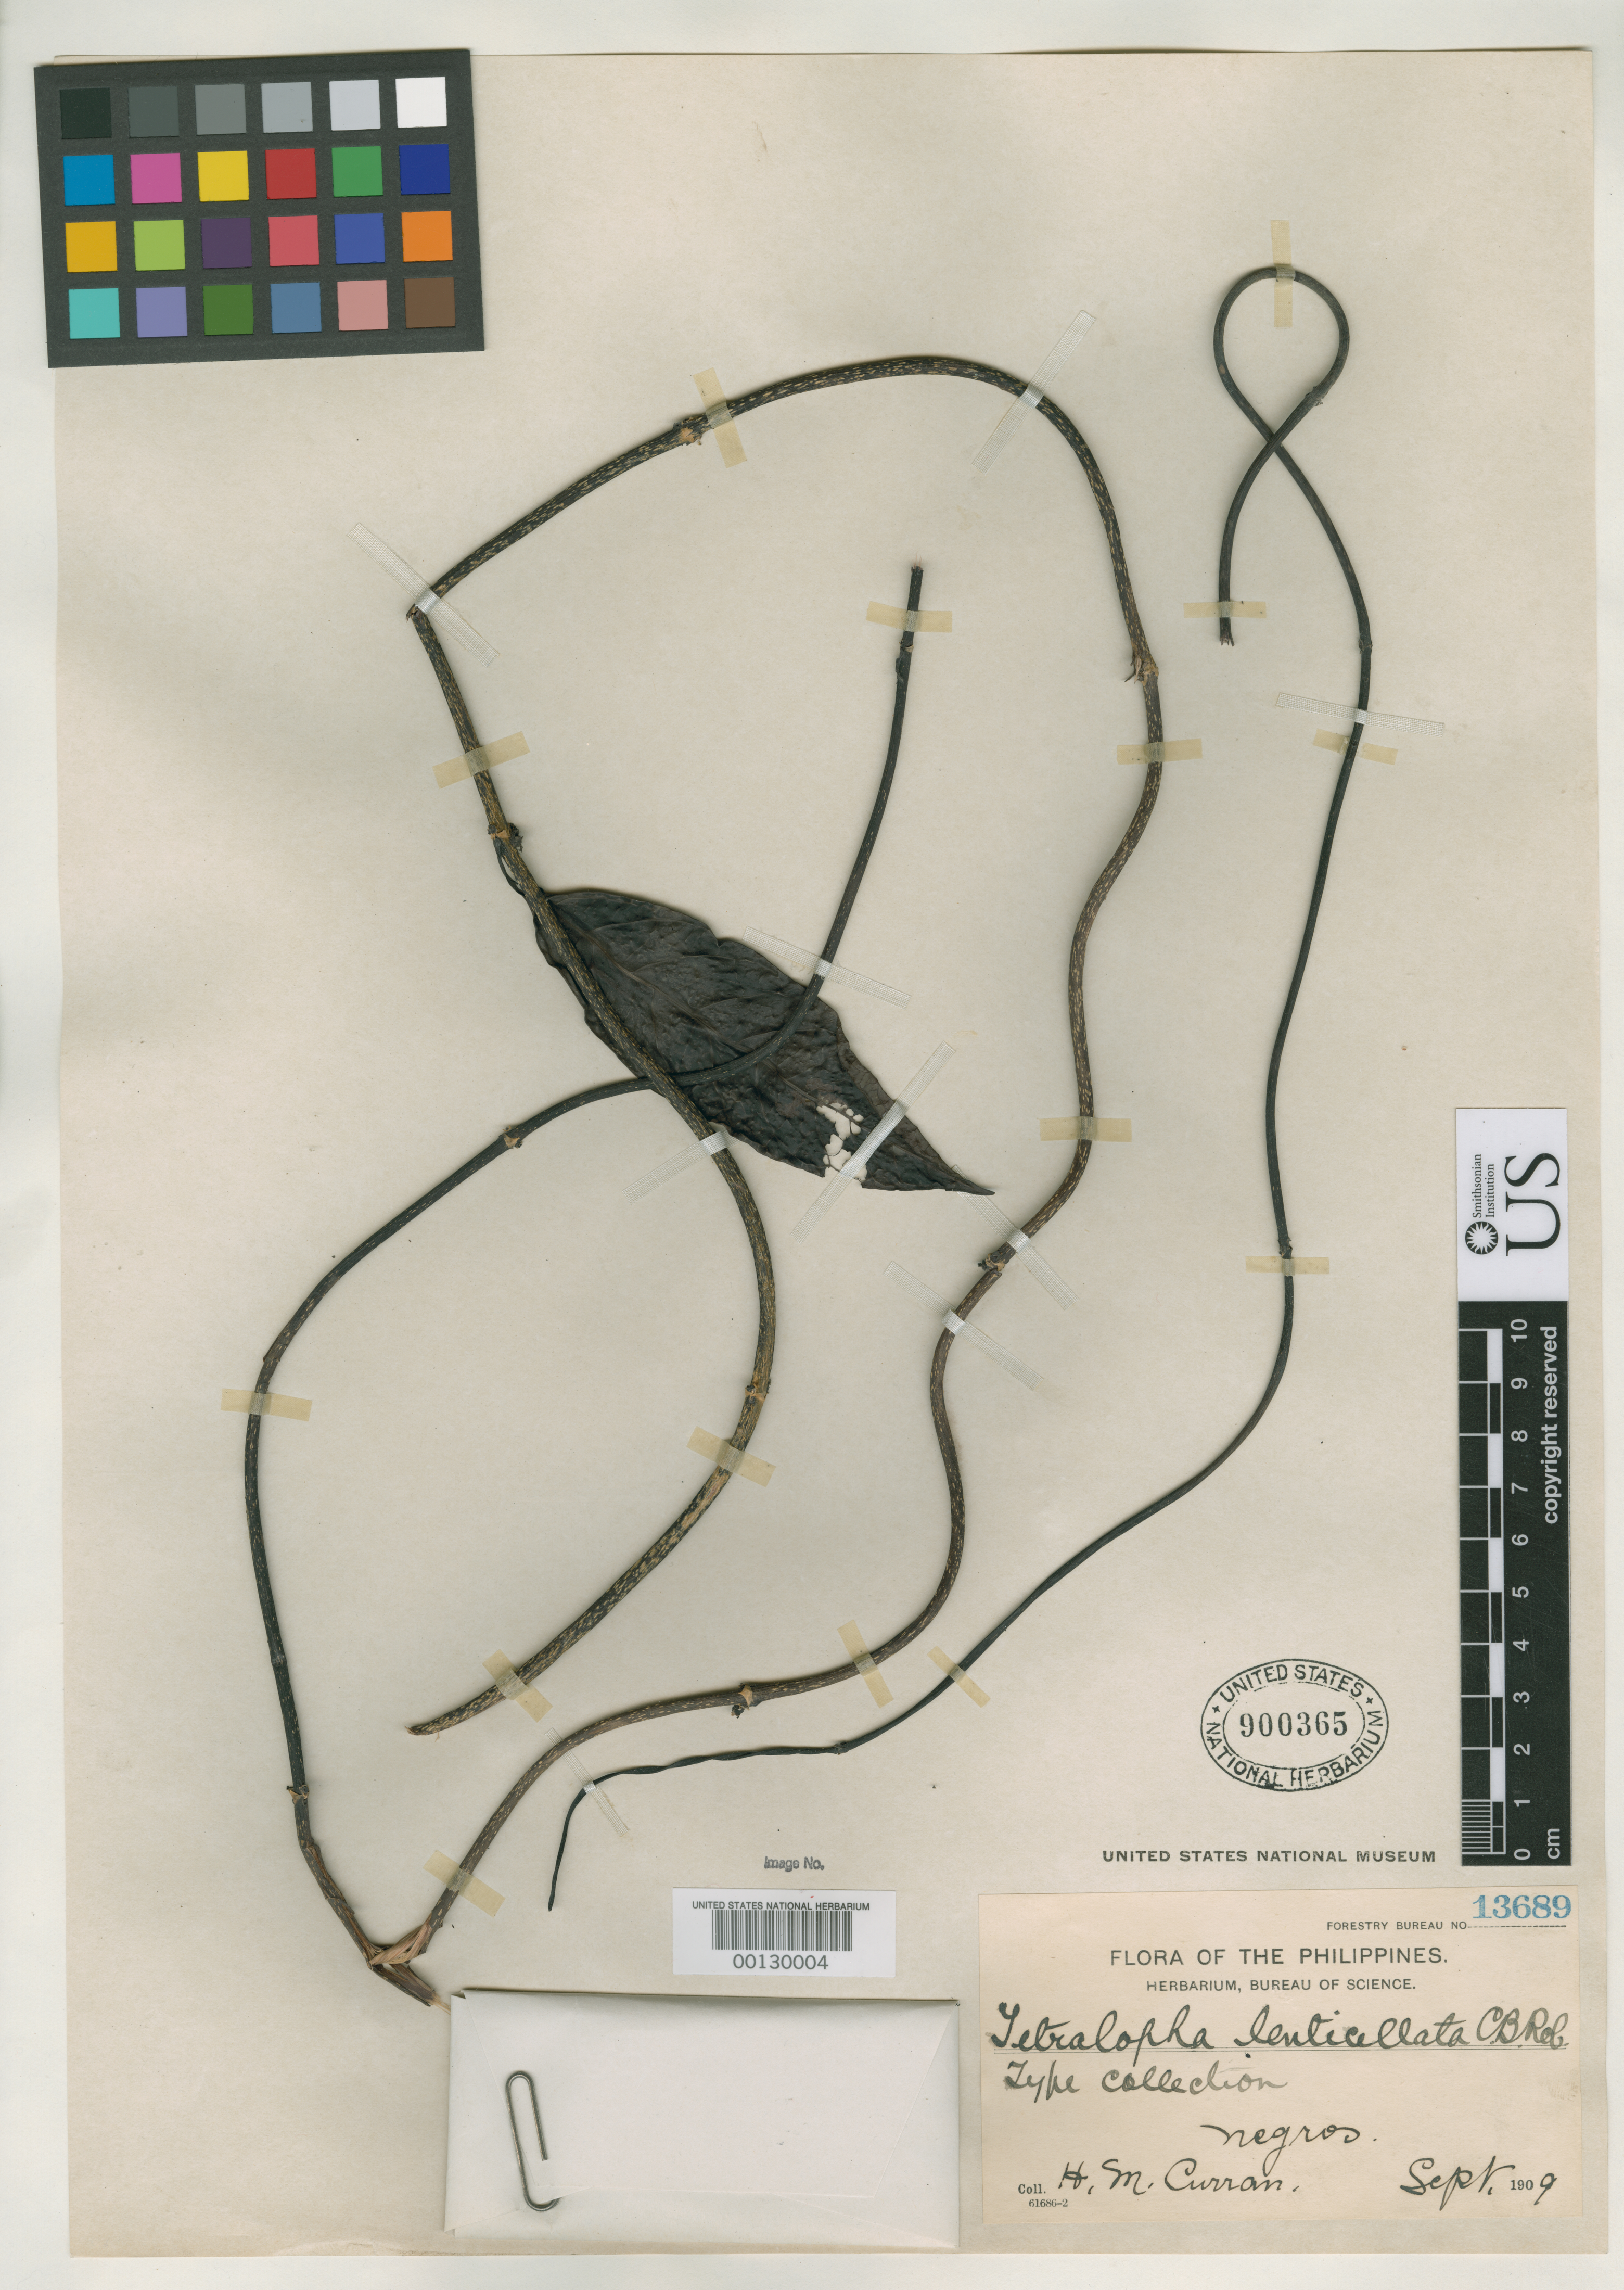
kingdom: Plantae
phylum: Tracheophyta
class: Magnoliopsida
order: Gentianales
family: Rubiaceae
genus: Tetralopha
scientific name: Tetralopha lenticellata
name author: C.B. Rob.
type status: Isotype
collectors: H. M. Curran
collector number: Bur. Sci. 13689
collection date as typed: Sep 1909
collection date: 1909-09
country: Philippines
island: Negros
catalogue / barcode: US 900365